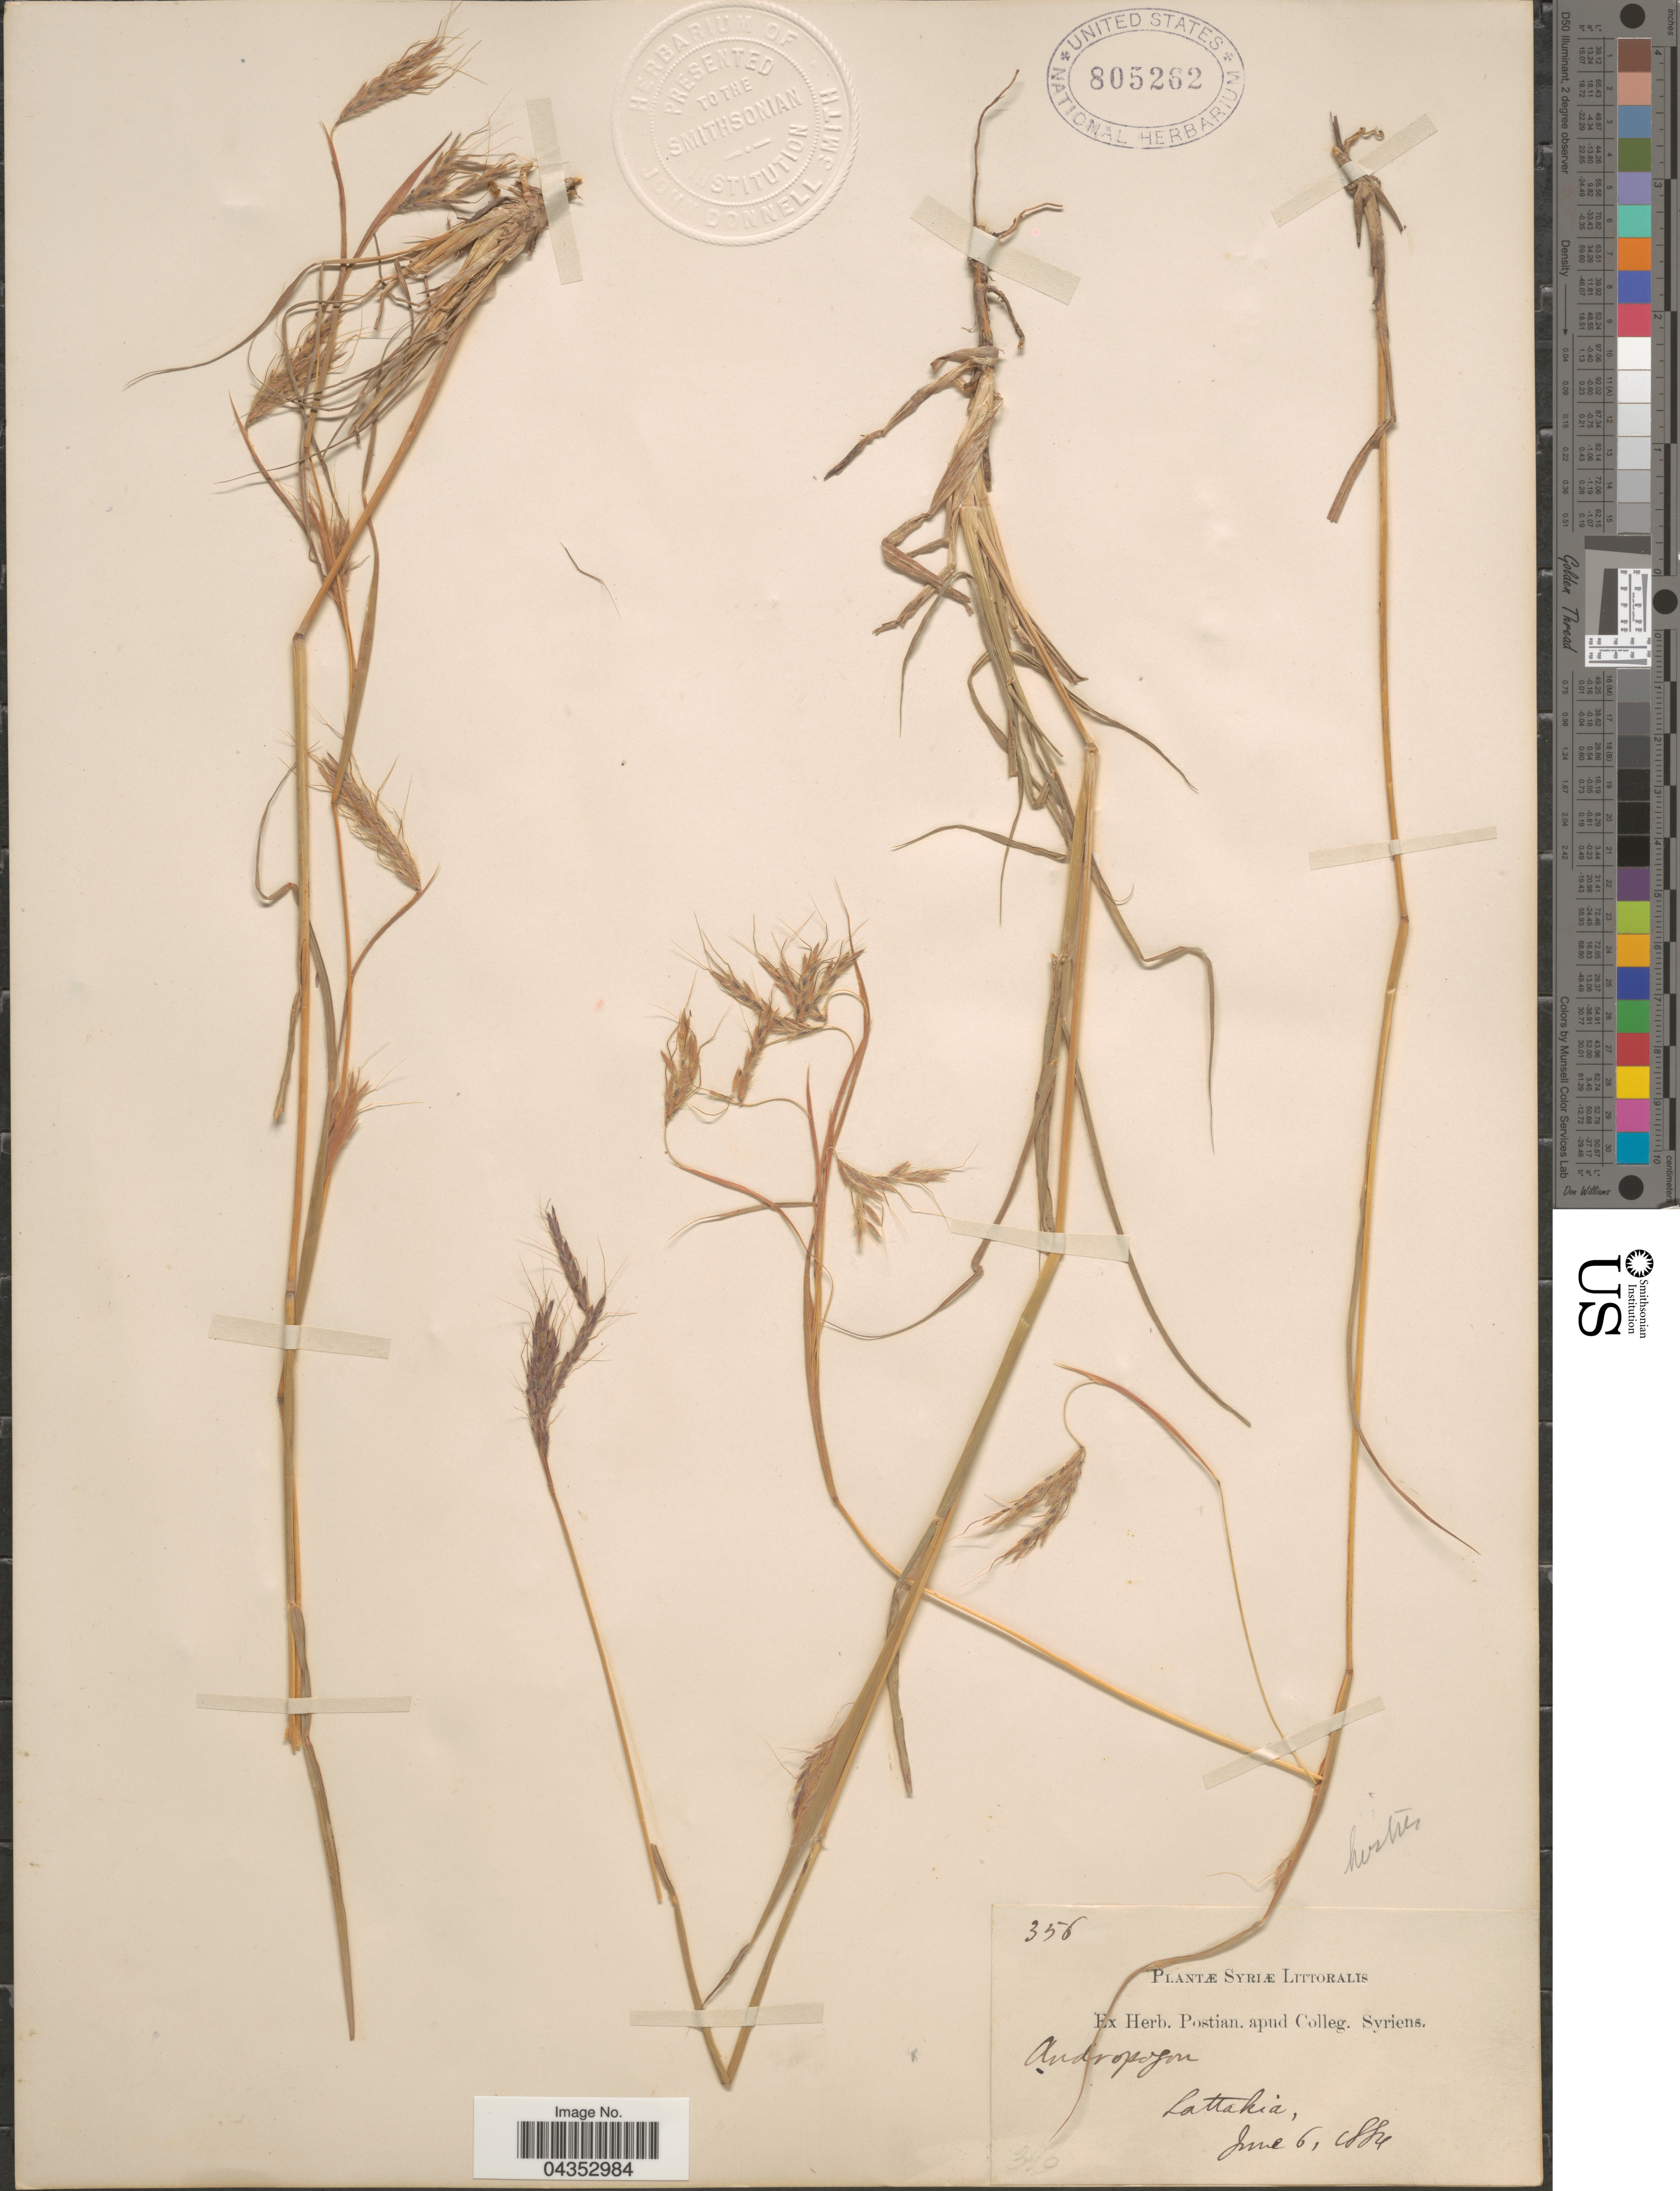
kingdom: Plantae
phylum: Tracheophyta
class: Liliopsida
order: Poales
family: Poaceae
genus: Hyparrhenia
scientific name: Hyparrhenia hirta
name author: (L.) Stapf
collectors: ex herb. Postian. apud Colleg. Syriens. Protest. USE "Fannie P. A. Shepard" (10308853) AS PRIMARY COLLECTOR INSTEAD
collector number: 356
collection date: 1884-06-06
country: Syria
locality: Syriæ Littoralis. Lattakia.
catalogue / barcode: US 805262